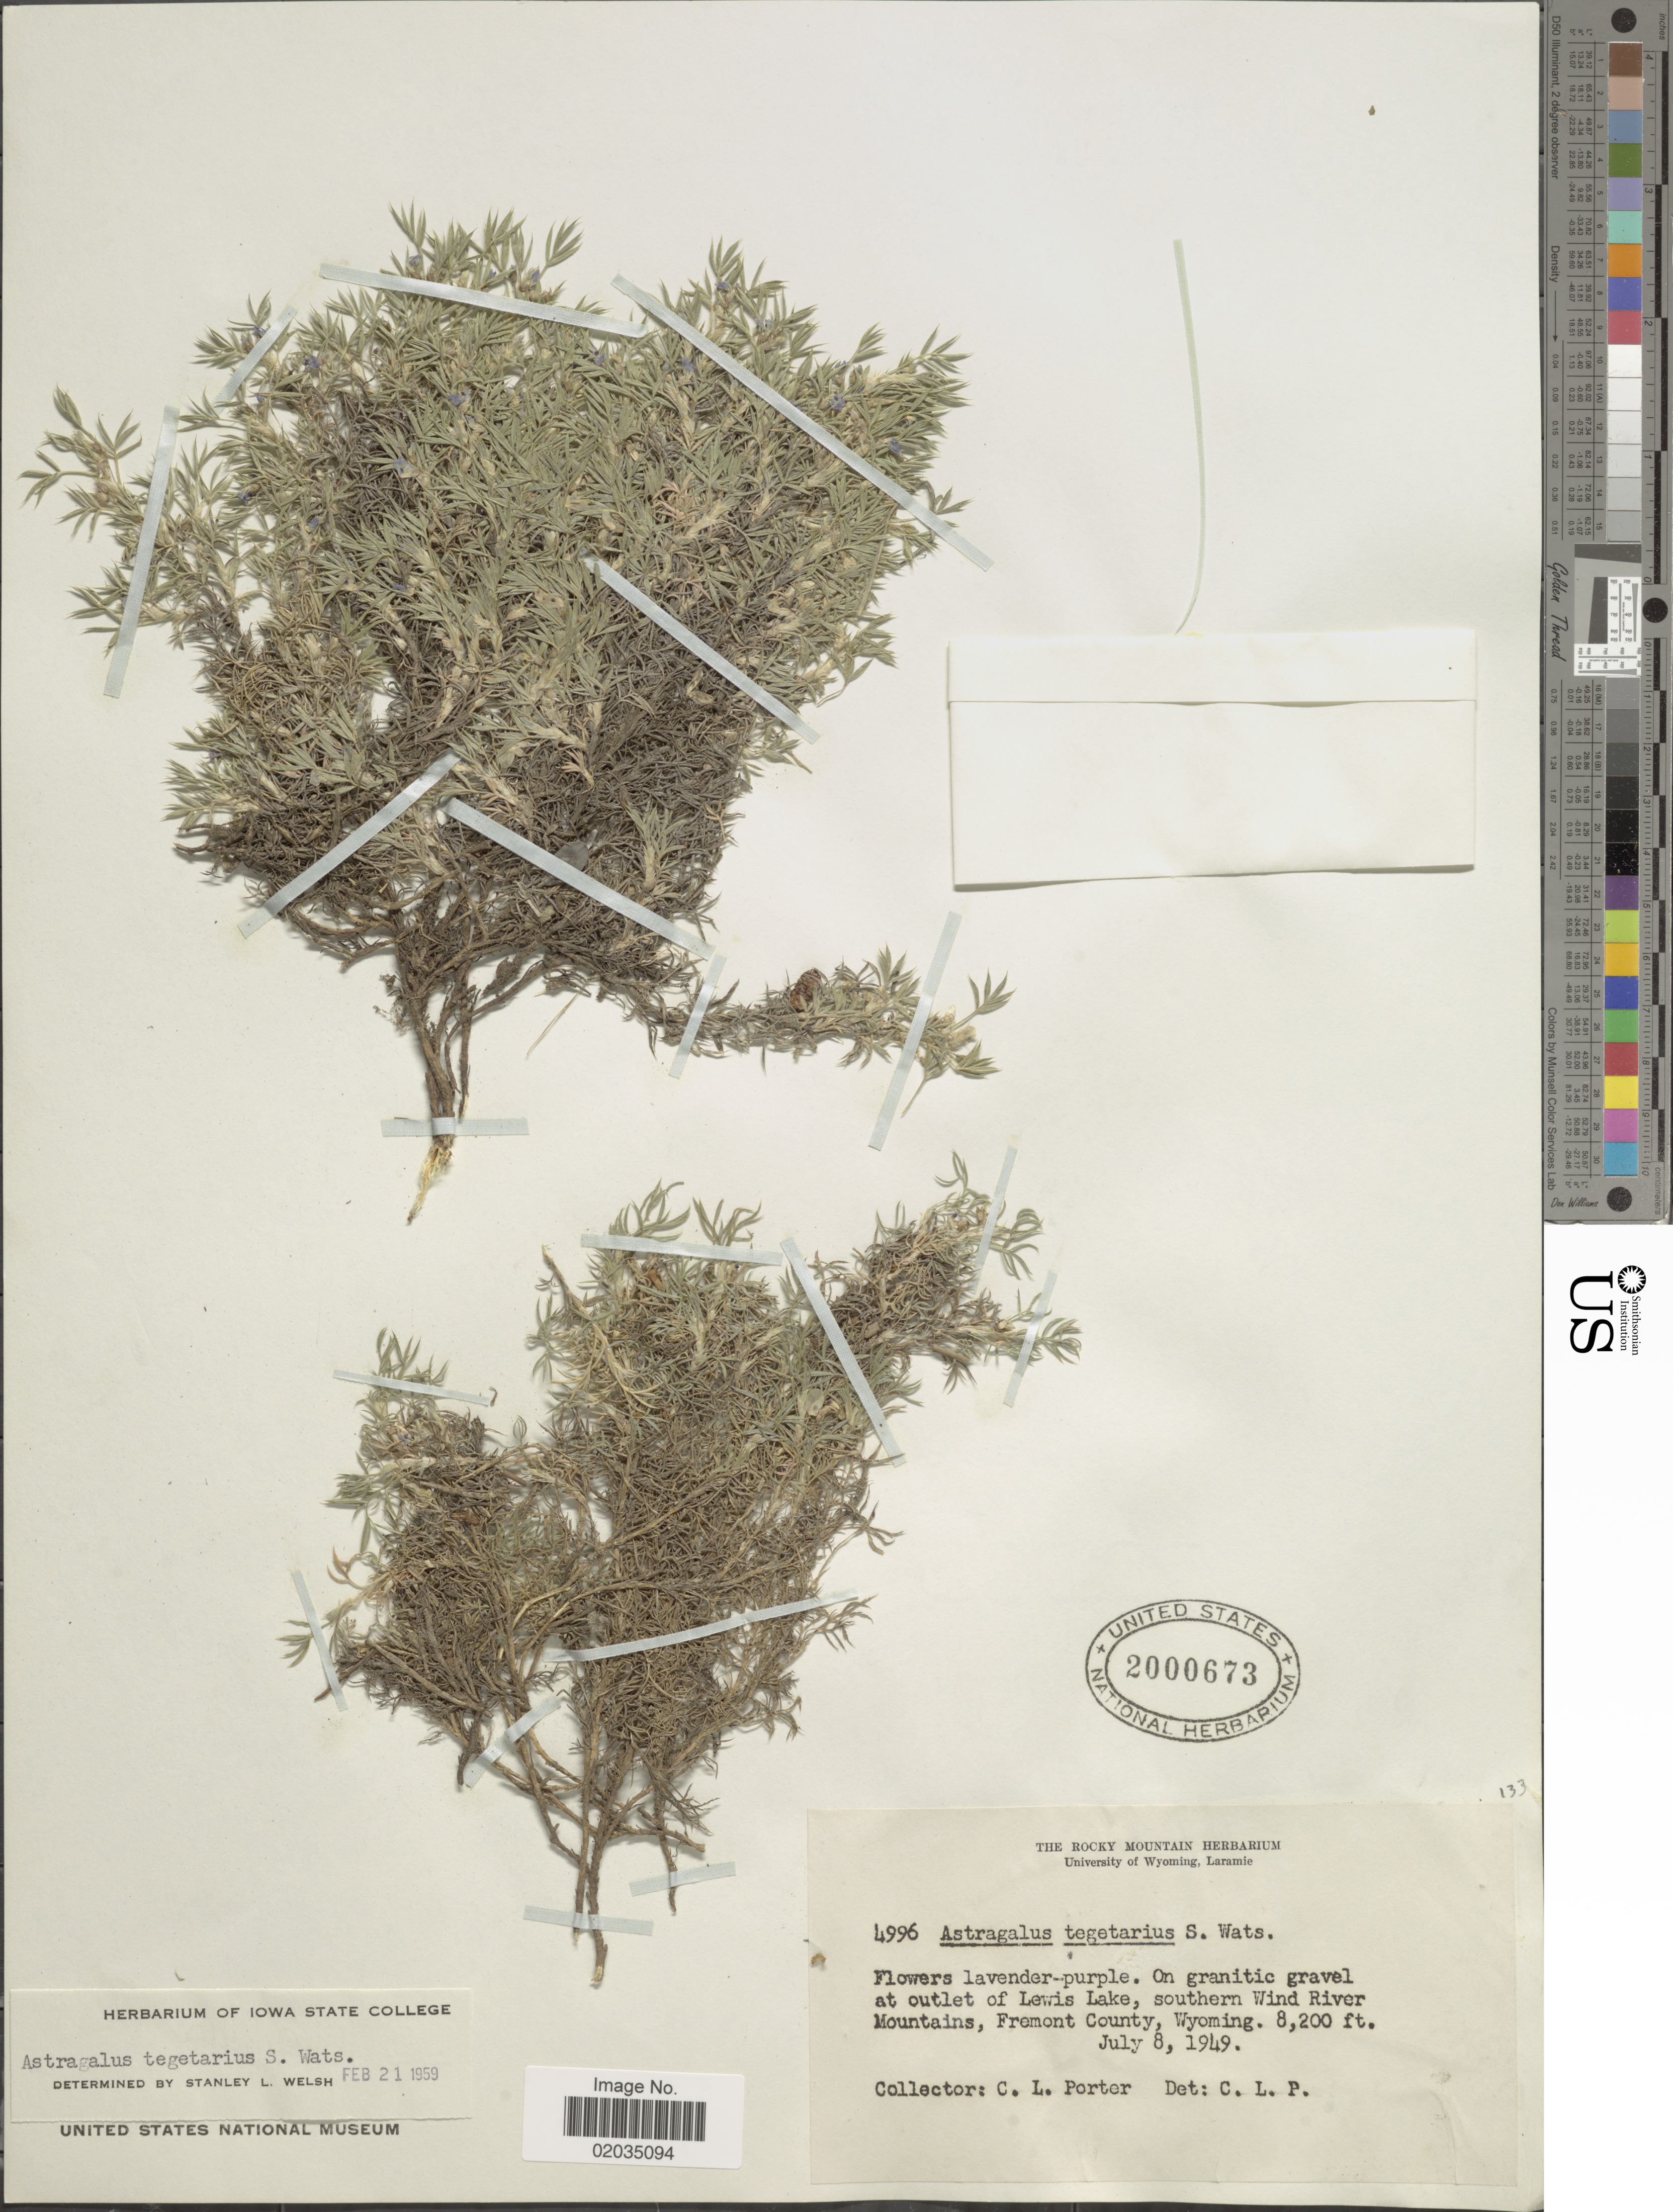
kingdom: Plantae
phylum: Tracheophyta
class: Magnoliopsida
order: Fabales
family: Fabaceae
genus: Astragalus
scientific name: Astragalus tegetarius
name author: S. Watson in C. King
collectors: C. L. Porter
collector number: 4996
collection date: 1949-07-08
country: United States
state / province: Wyoming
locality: On granitic gravel at outlet of Lewis Lake, southern Wind River Mountains, Fremont County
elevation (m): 2499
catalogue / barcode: US 2000673